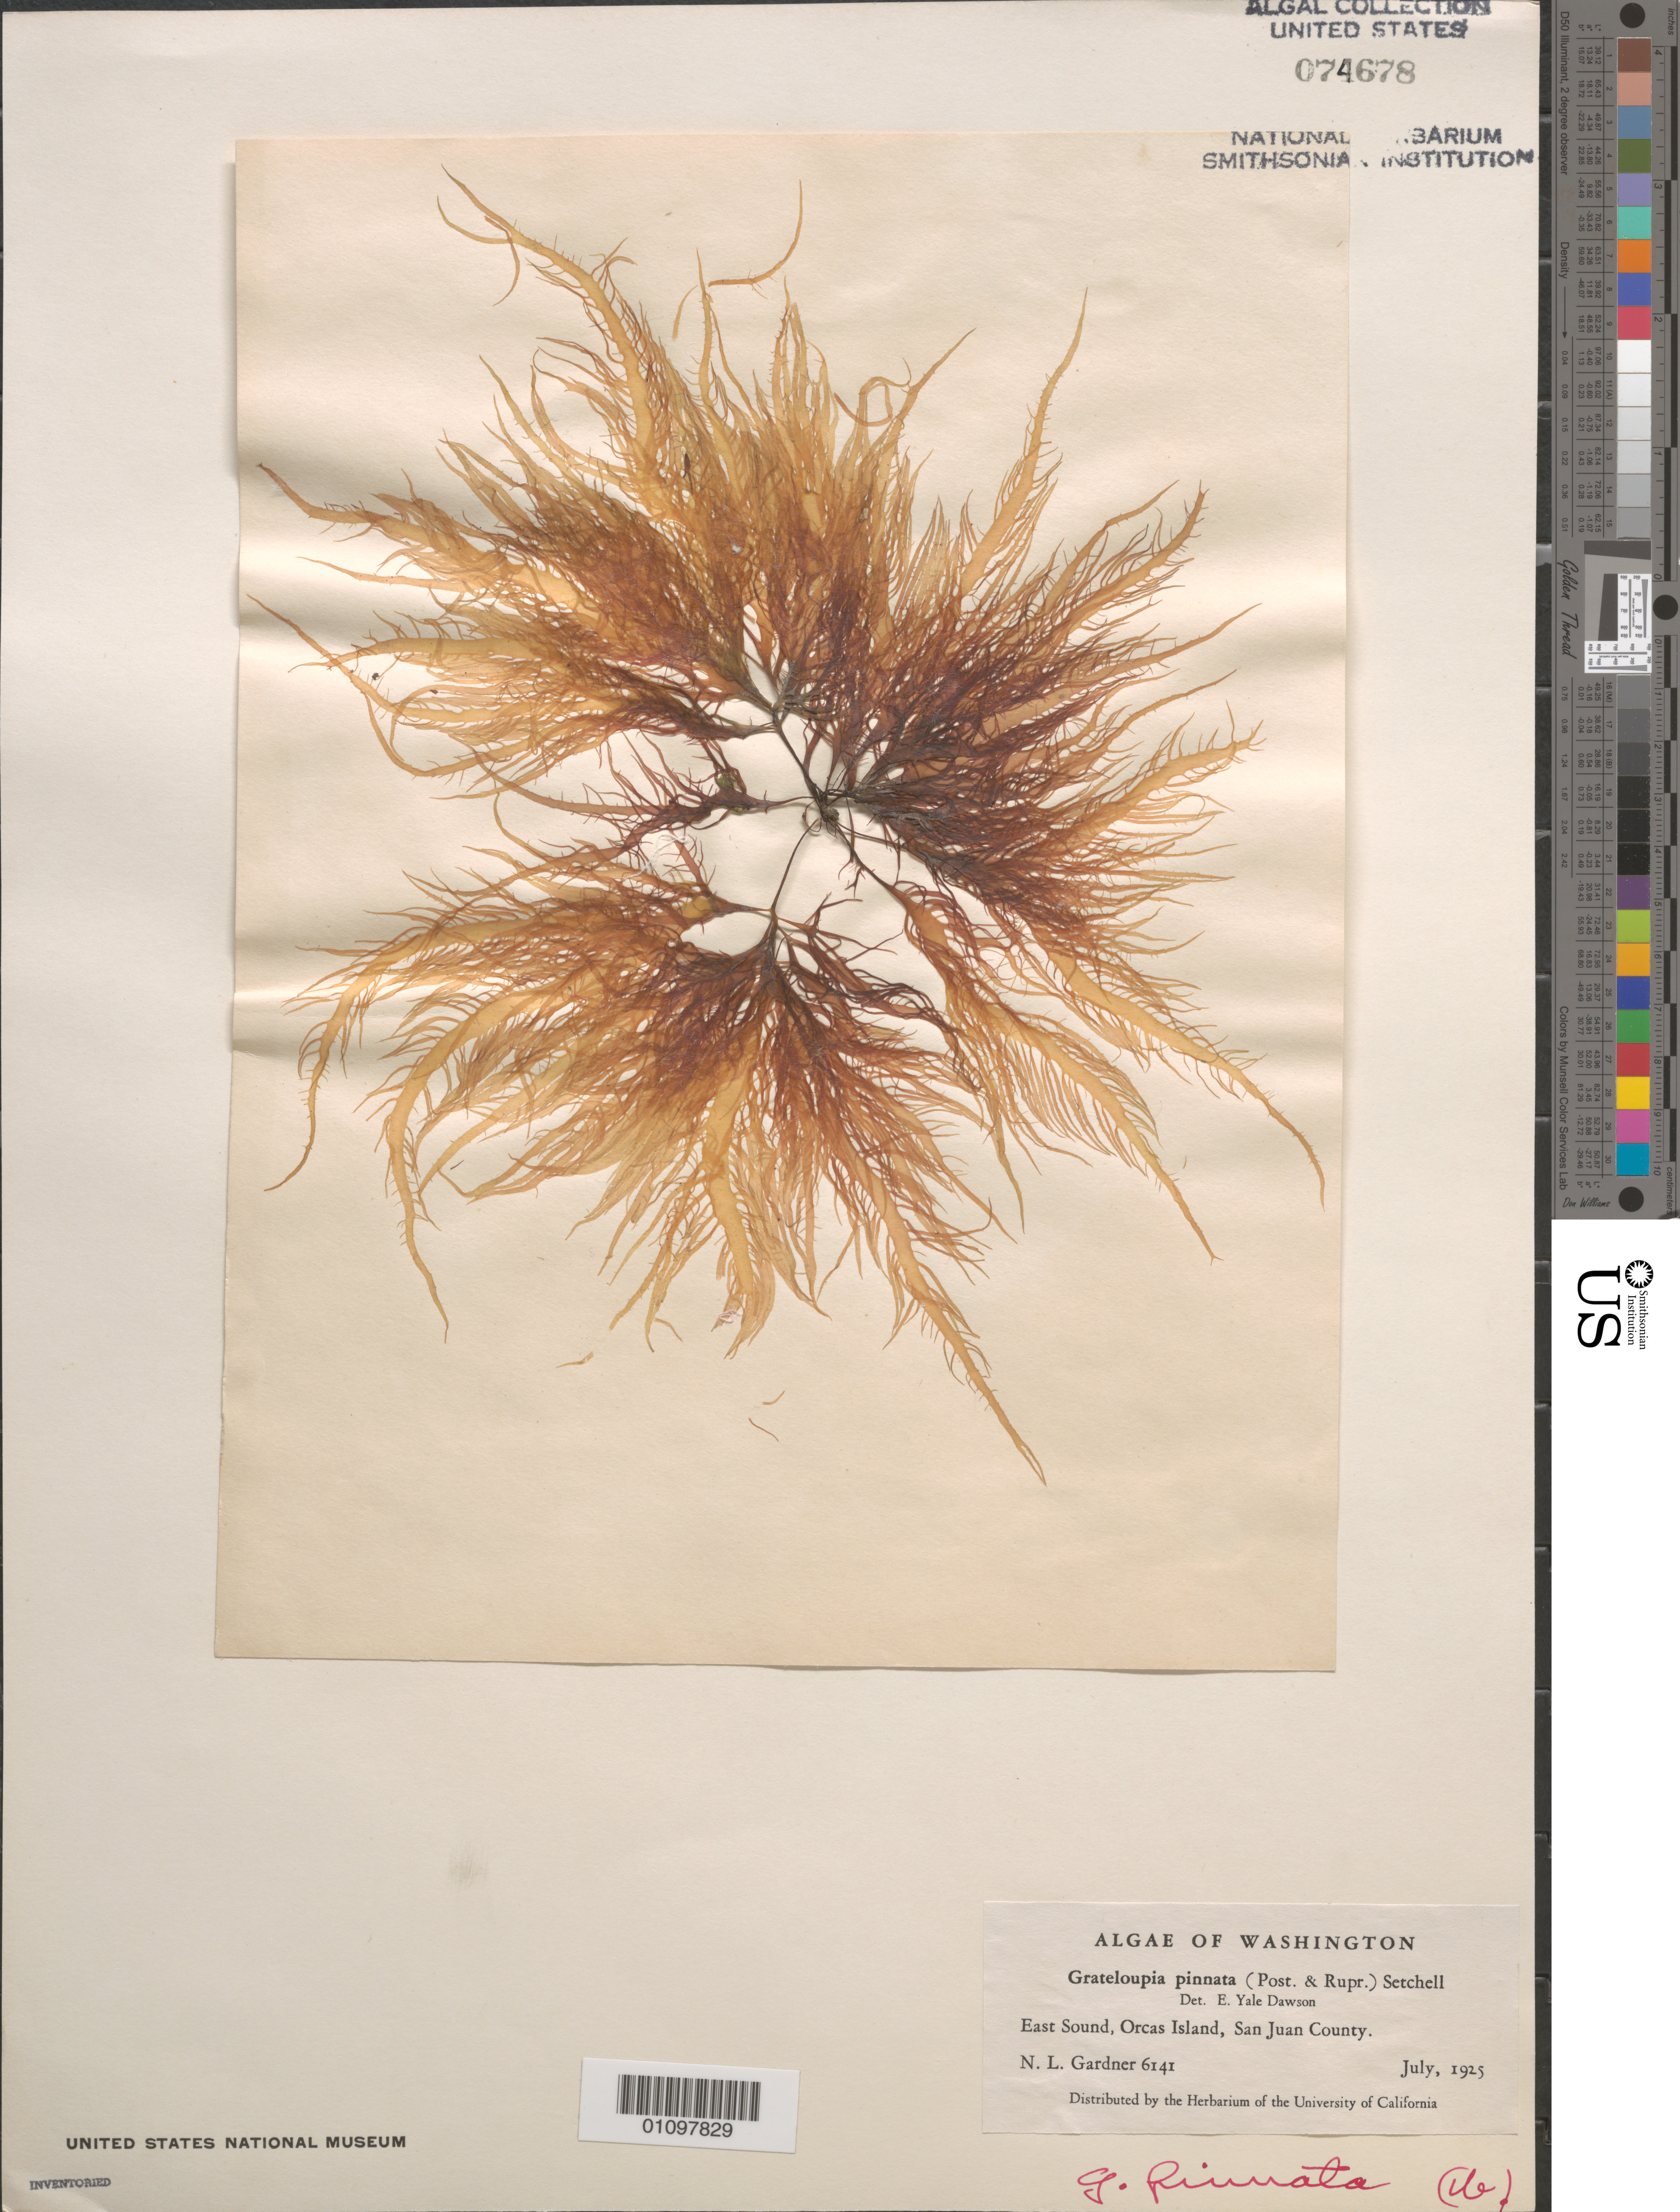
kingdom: Plantae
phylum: Rhodophyta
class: Florideophyceae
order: Halymeniales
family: Halymeniaceae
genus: Grateloupia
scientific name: Grateloupia californica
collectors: N. Gardner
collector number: NLG 6141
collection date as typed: Jul 1925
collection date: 1925-07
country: United States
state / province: Washington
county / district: San Juan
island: Orcas Island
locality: East Sound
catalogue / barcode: US 74678